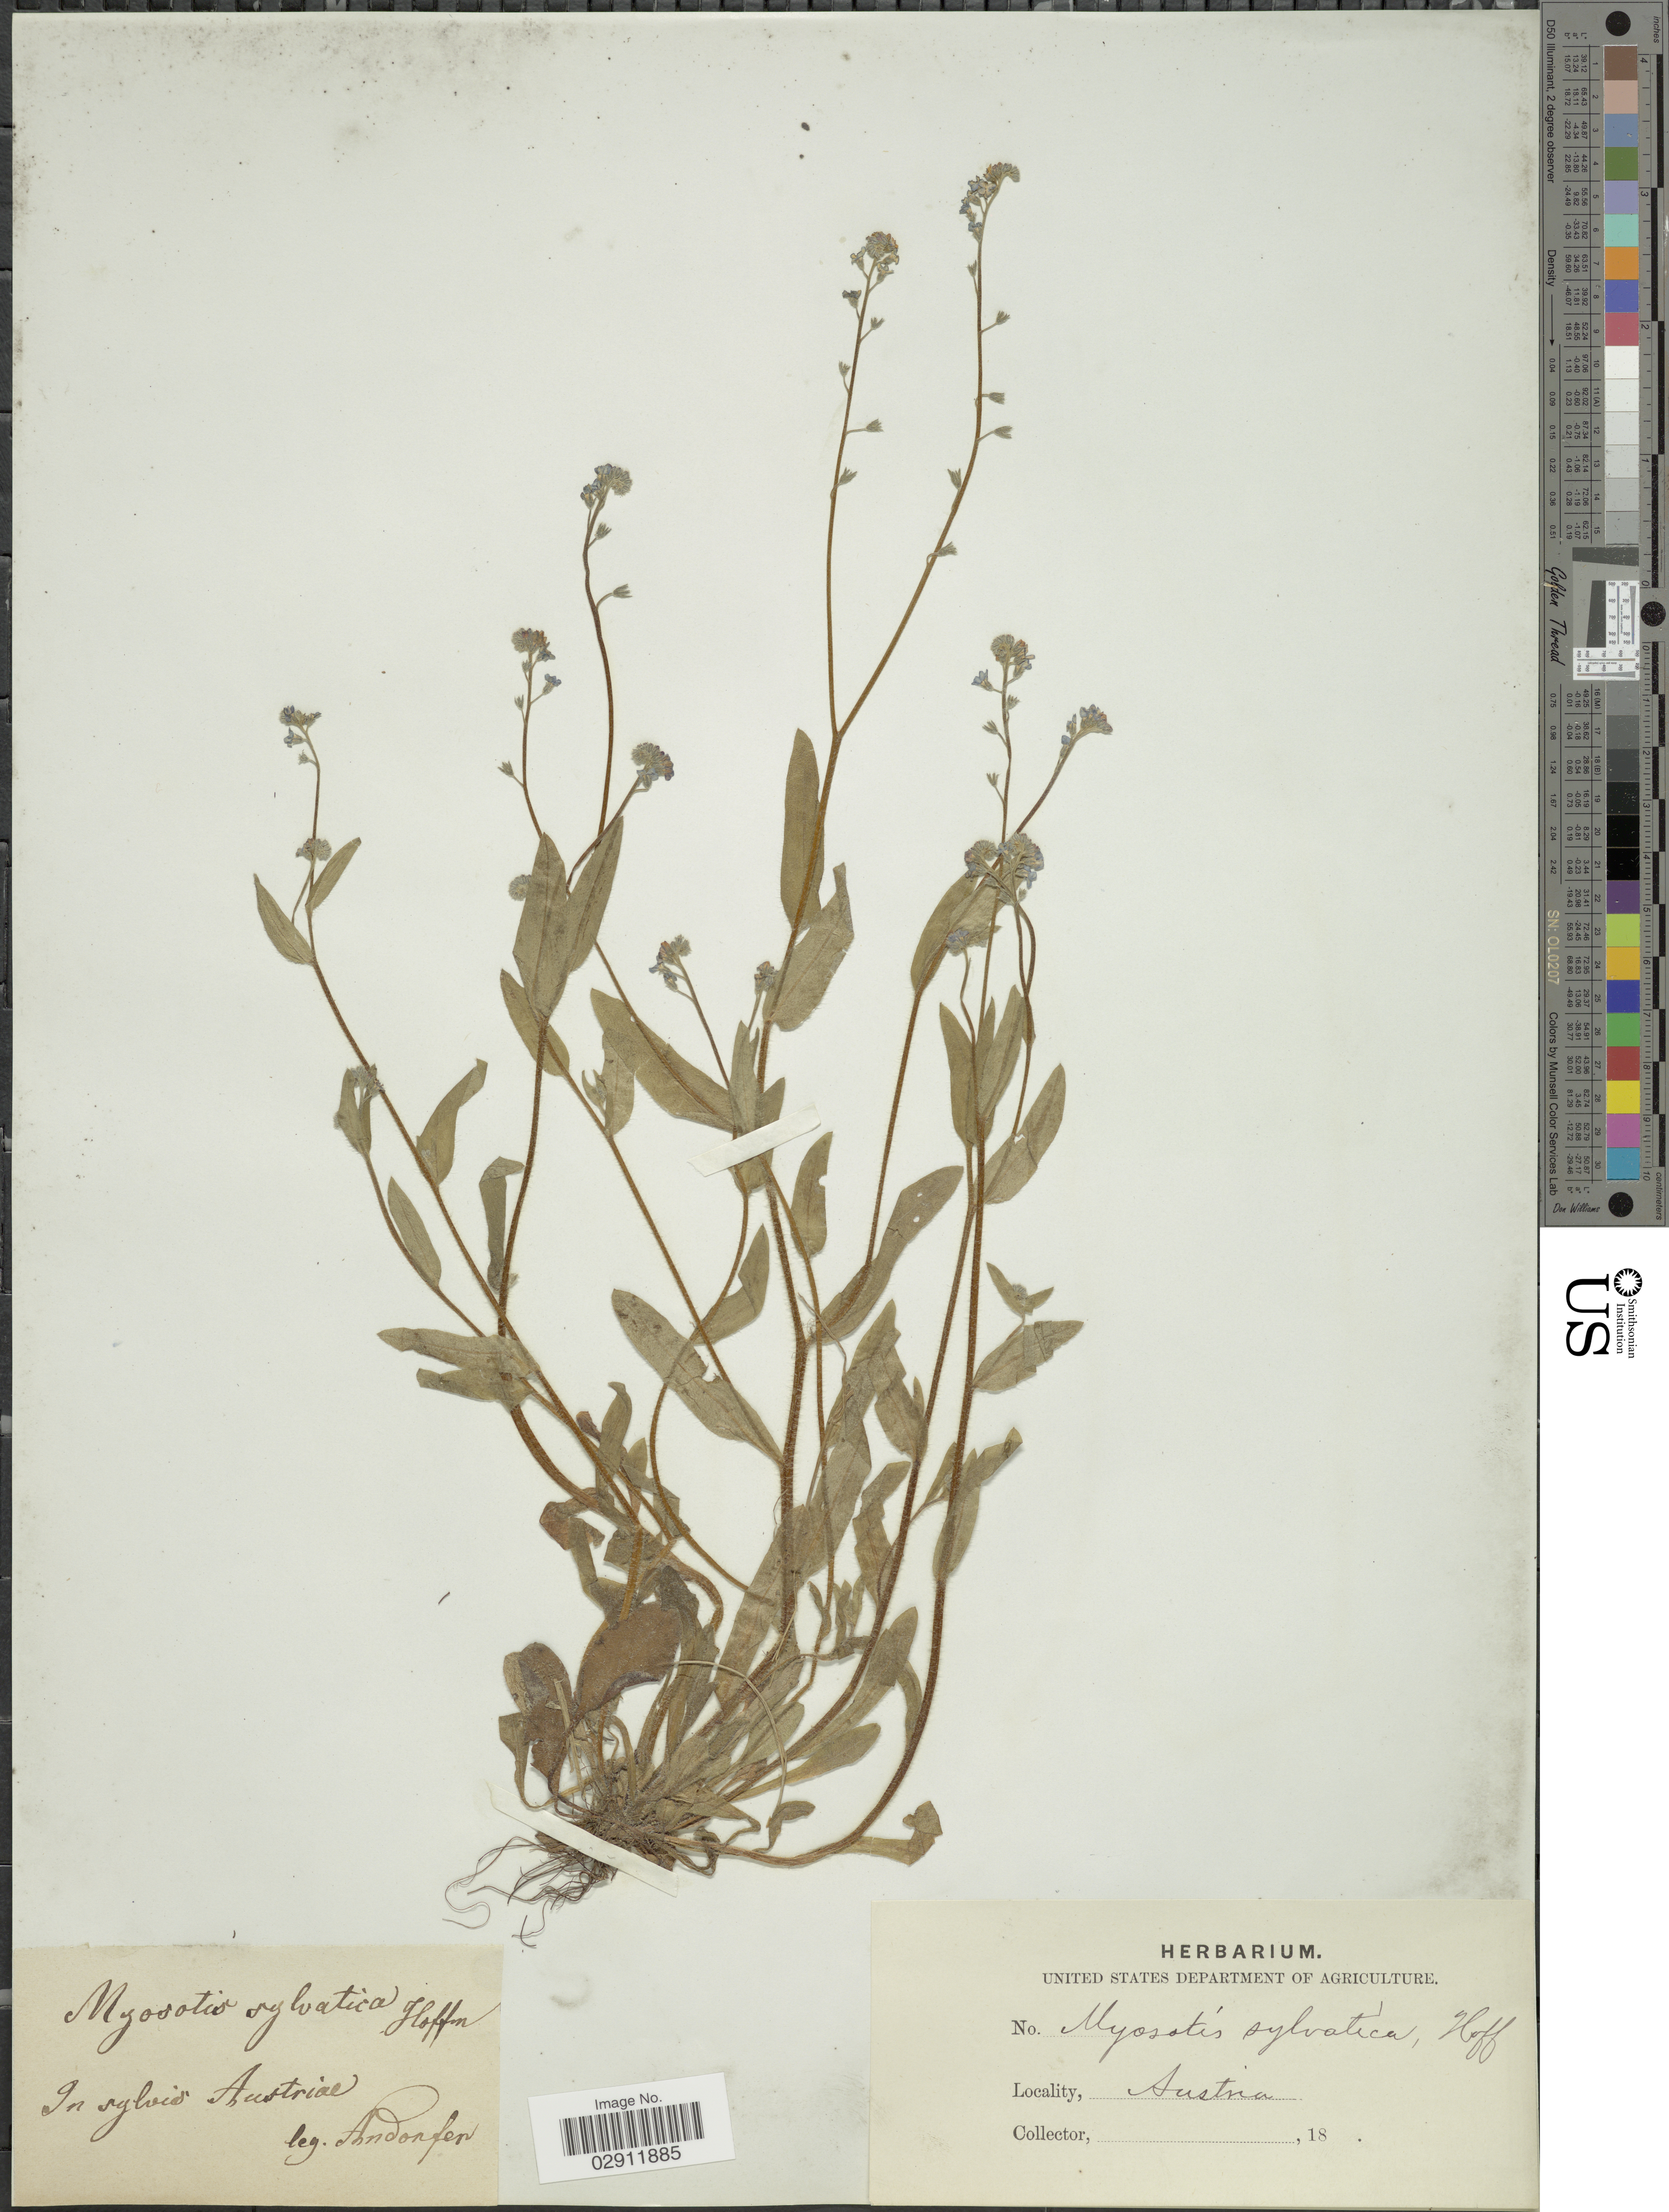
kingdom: Plantae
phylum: Tracheophyta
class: Magnoliopsida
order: Boraginales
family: Boraginaceae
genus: Myosotis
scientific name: Myosotis sylvatica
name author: Ehrh. ex Hoffm.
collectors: Andonfen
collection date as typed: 18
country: Austria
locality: In sylvis Austriae.